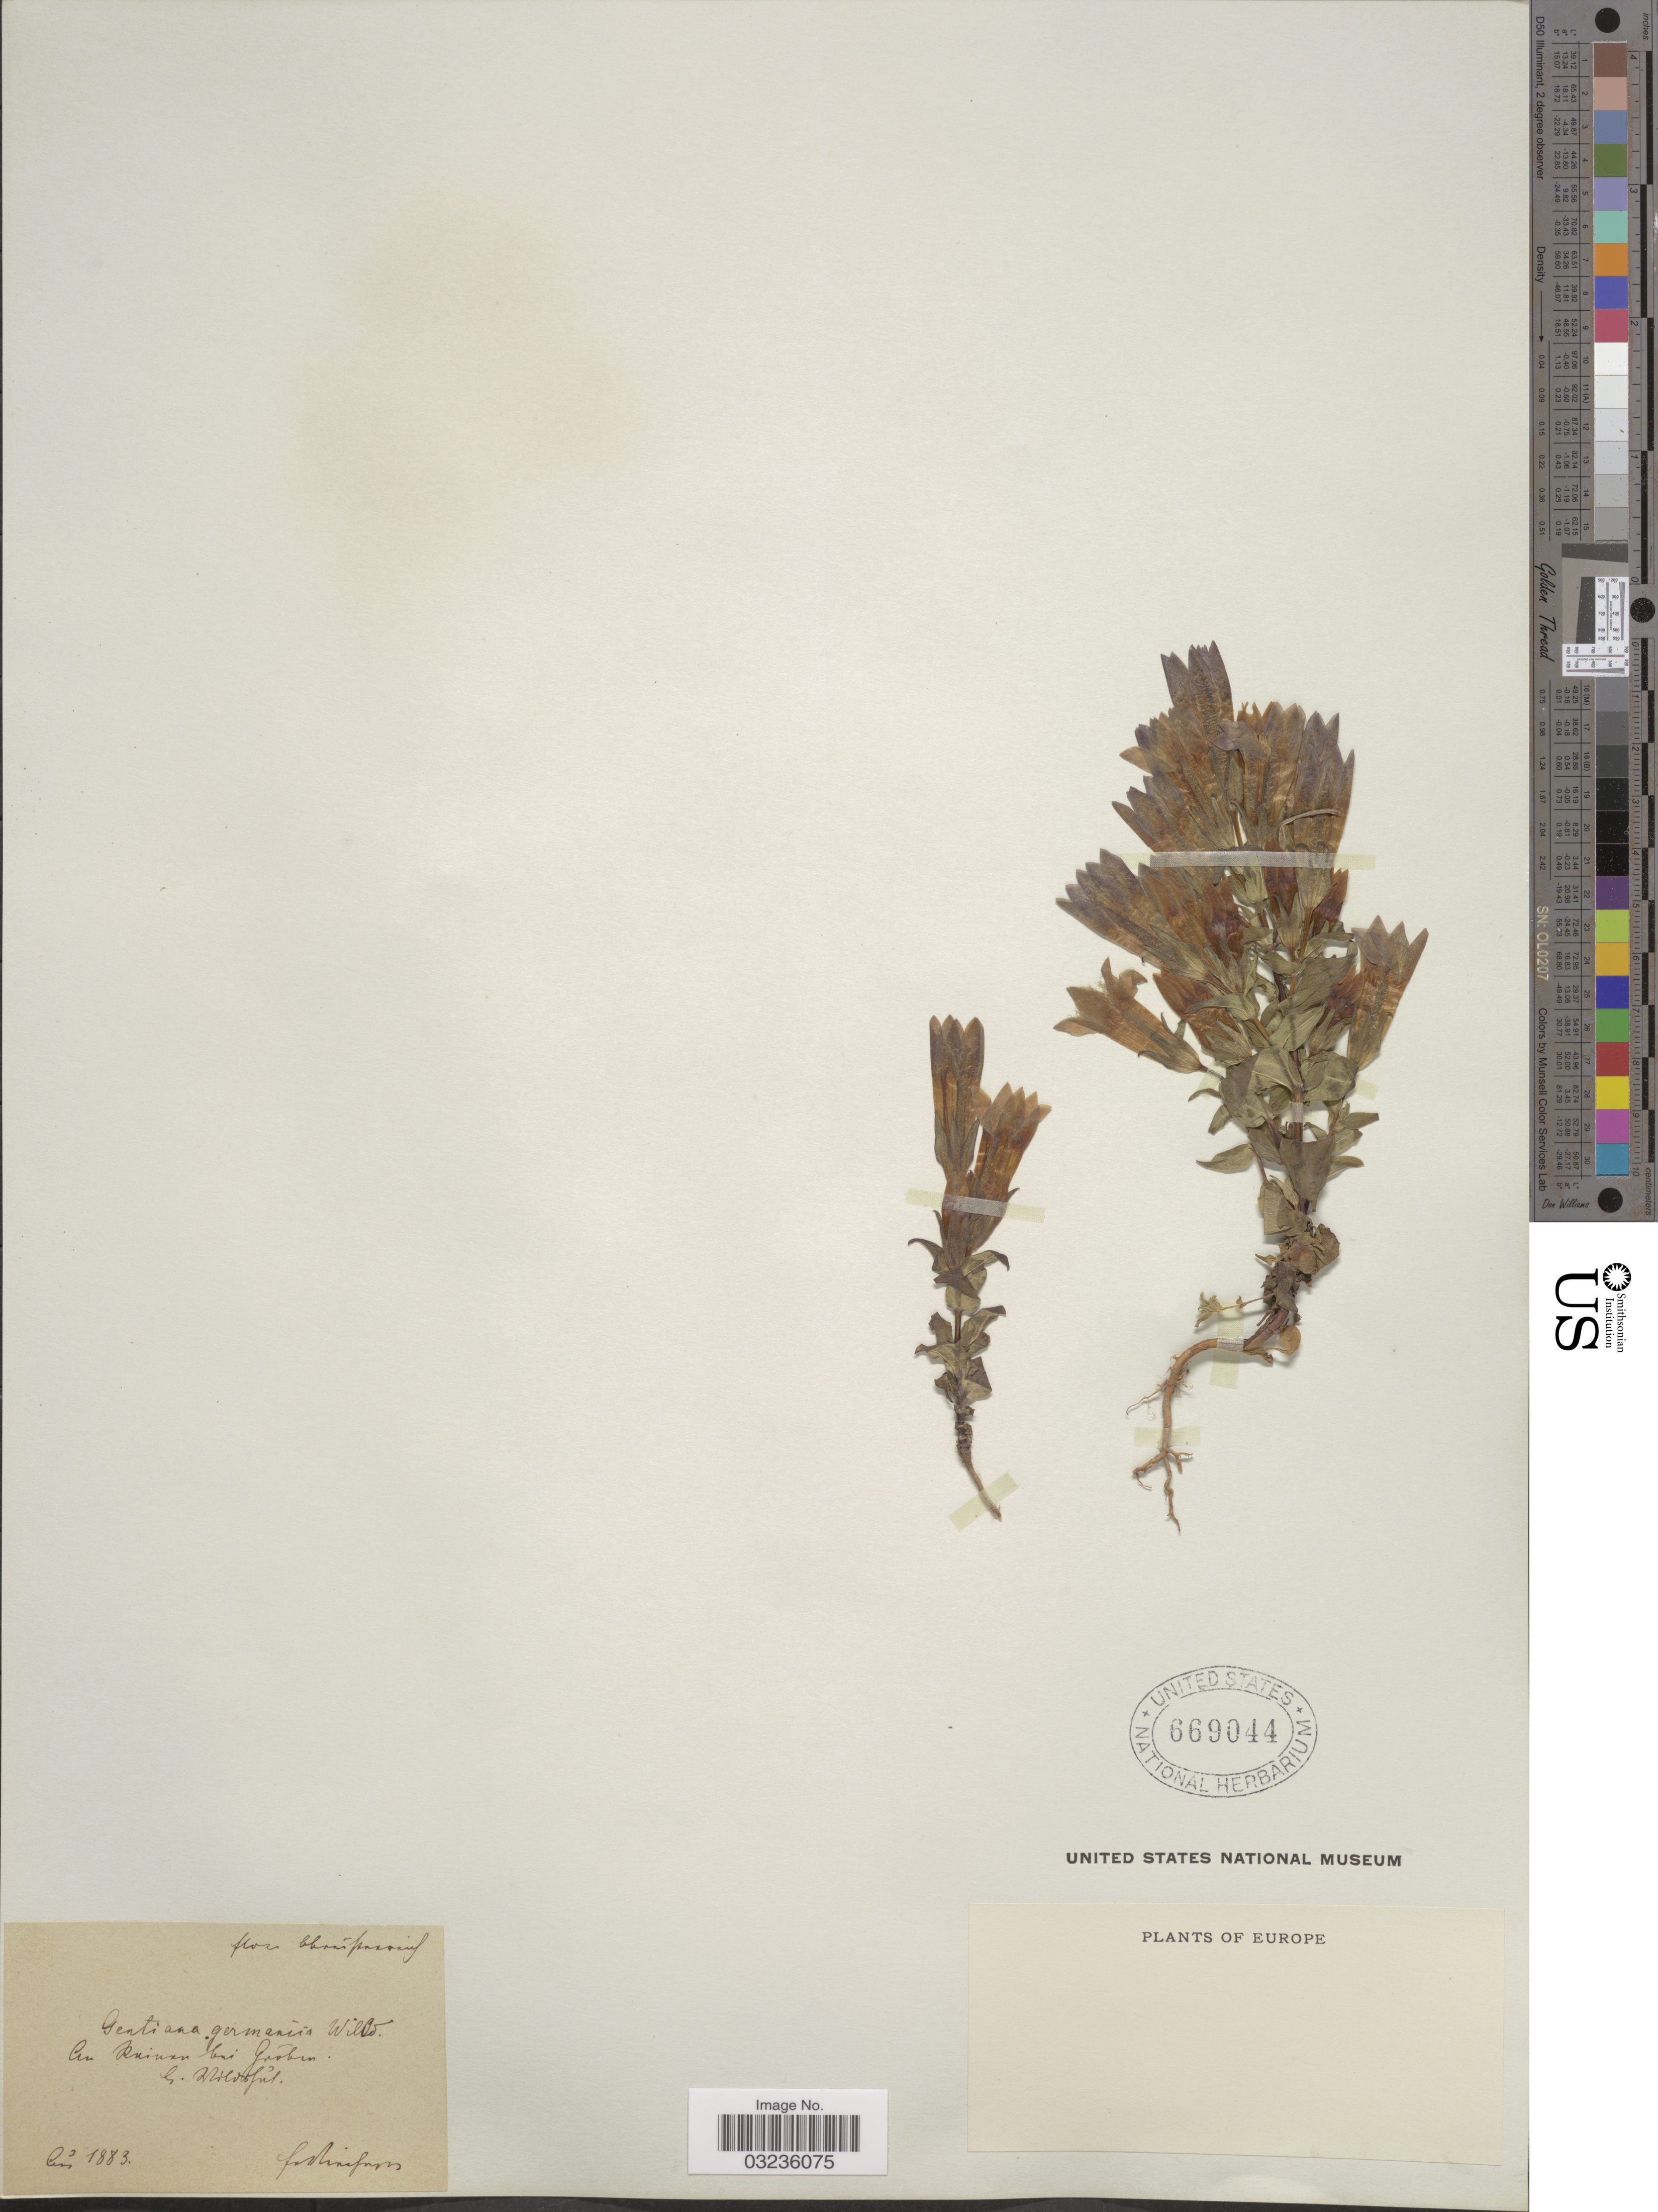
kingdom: Plantae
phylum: Tracheophyta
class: Magnoliopsida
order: Gentianales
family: Gentianaceae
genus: Gentiana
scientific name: Gentiana germanica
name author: Willd.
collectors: F. Vierhapper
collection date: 1883-08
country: Austria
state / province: Oberosterreich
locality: an Rainen bei Gröbm [or Gröben], Bez. Wildshut.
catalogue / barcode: US 669044